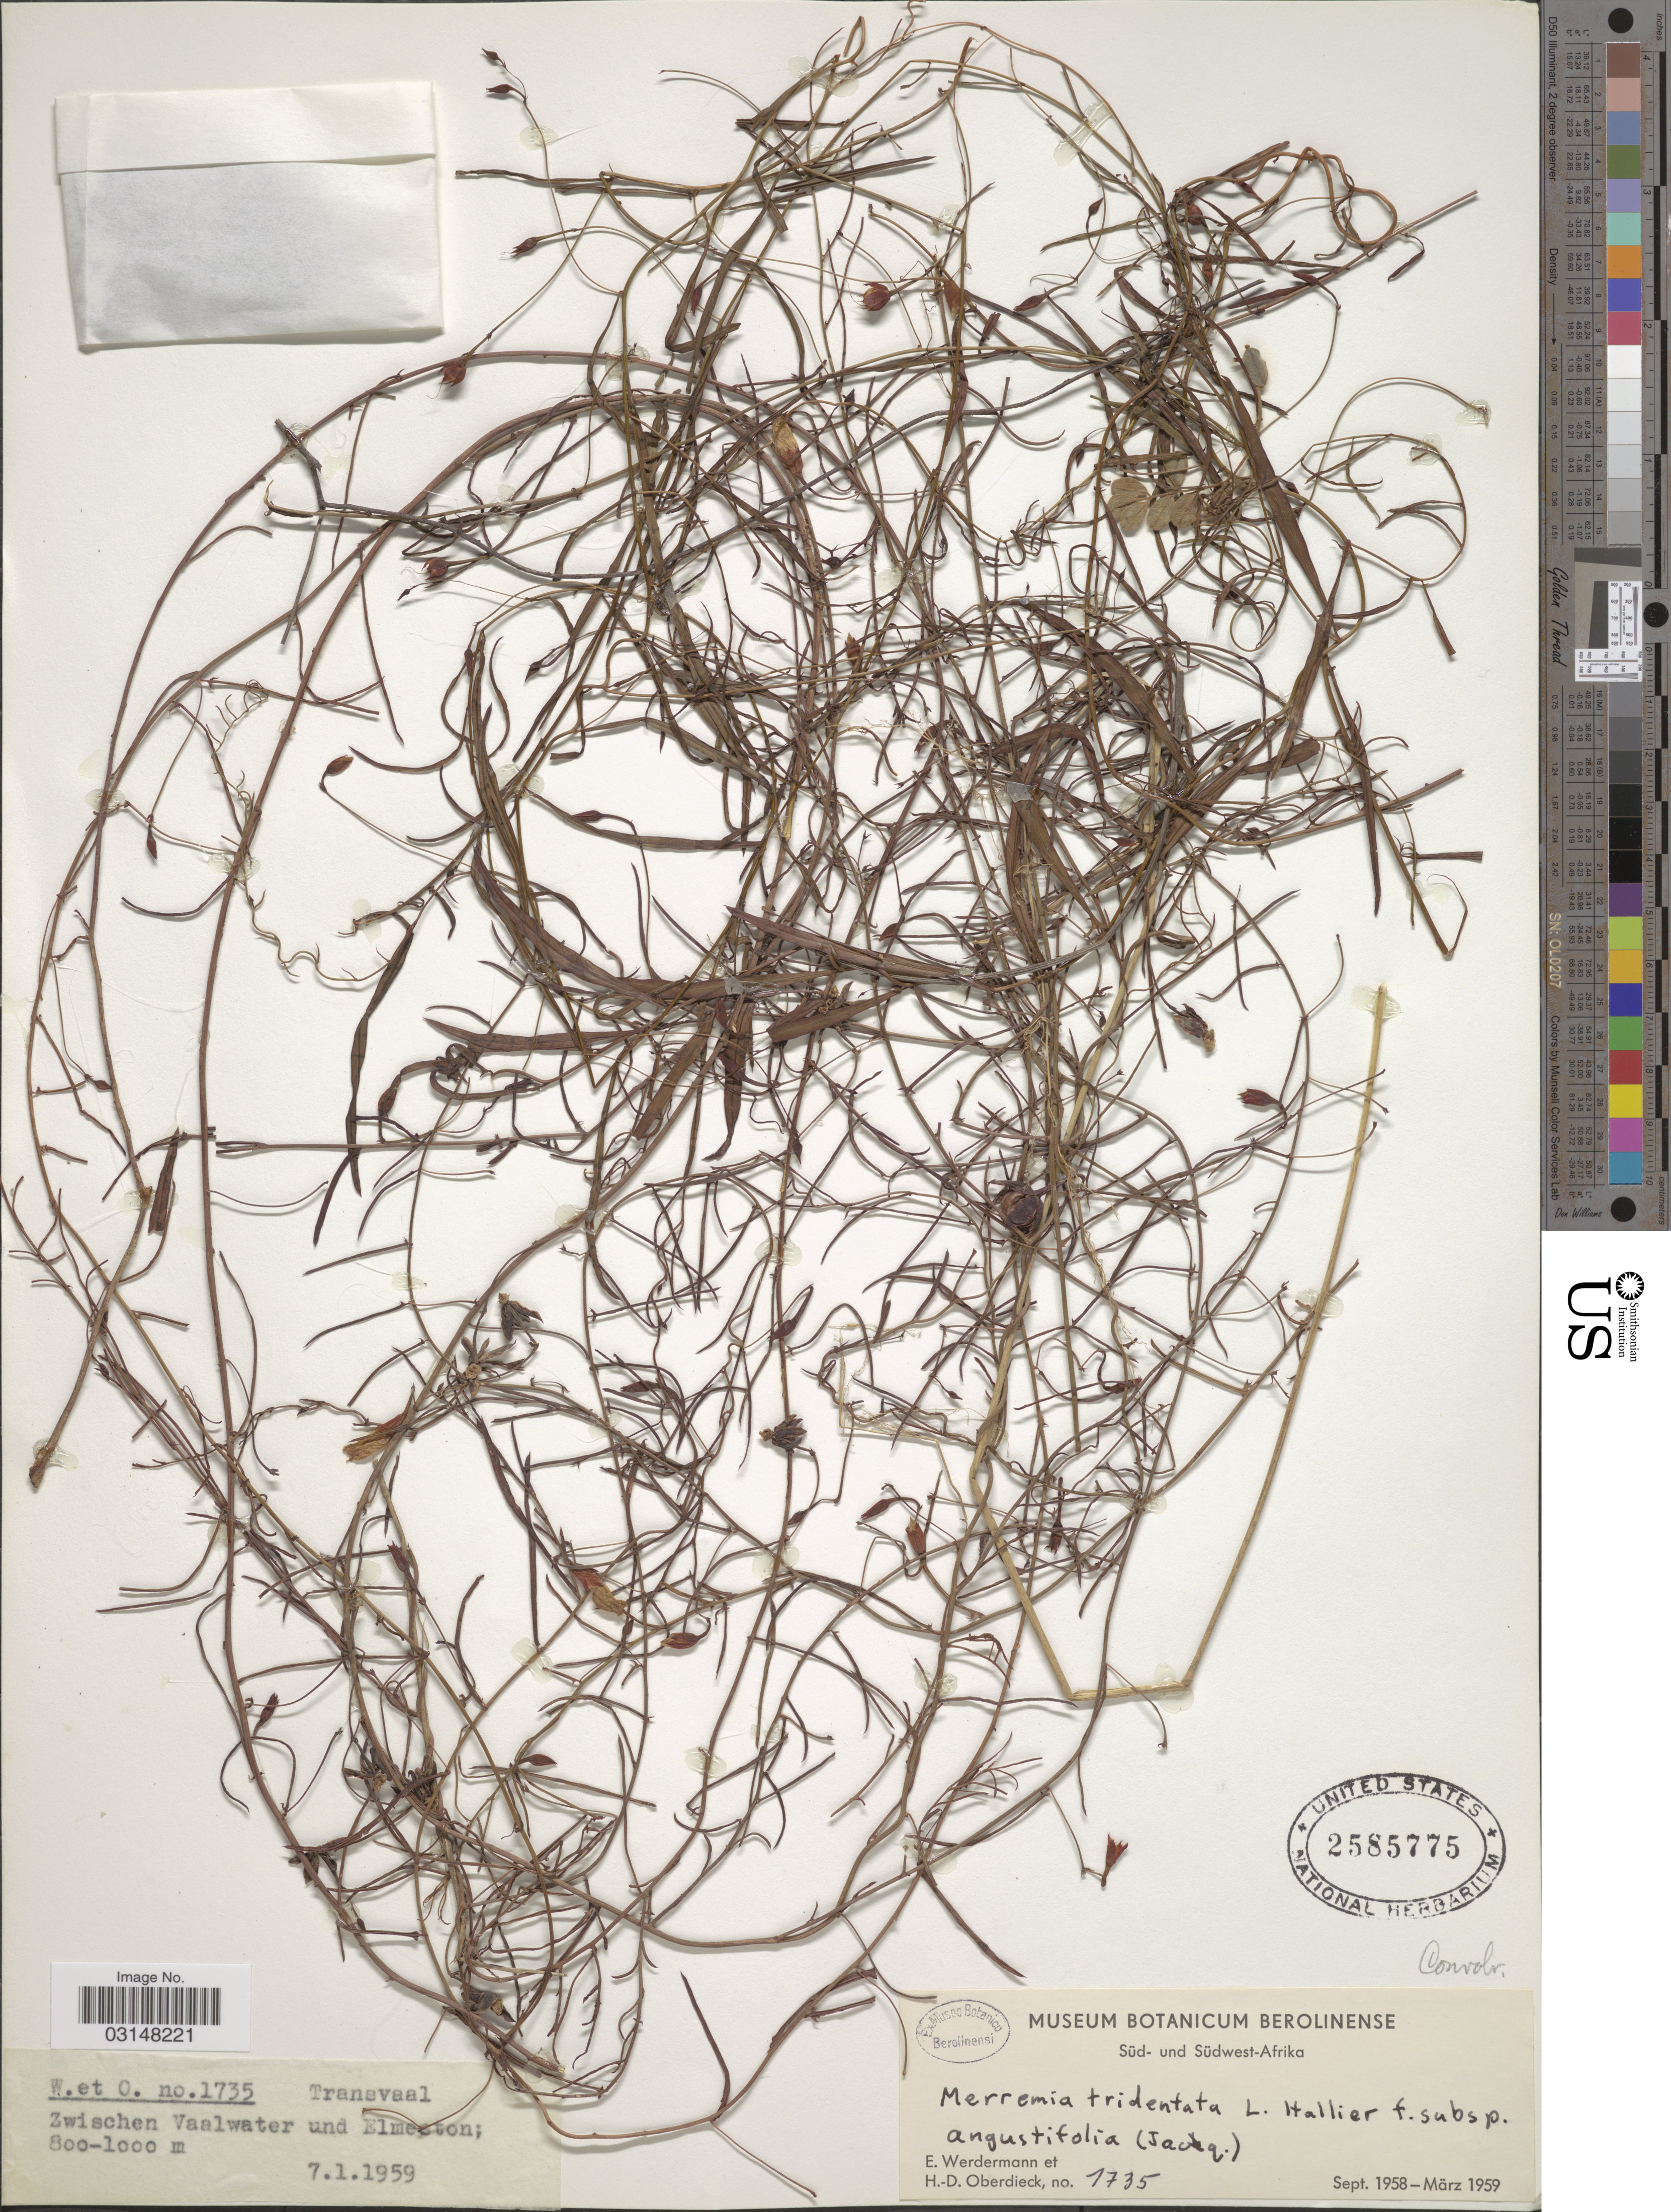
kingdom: Plantae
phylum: Tracheophyta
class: Magnoliopsida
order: Solanales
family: Convolvulaceae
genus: Xenostegia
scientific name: Xenostegia tridentata subsp. angustifolia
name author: Lejoly & Lisowski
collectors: E. Werdermann & H. Oberdieck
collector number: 1735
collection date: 1959-01-07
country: South Africa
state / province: Limpopo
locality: Süd- und Südwest-Afrika. Transvaal. Zwischen Vaalwater und Elmeston.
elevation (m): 800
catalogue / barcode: US 2585775